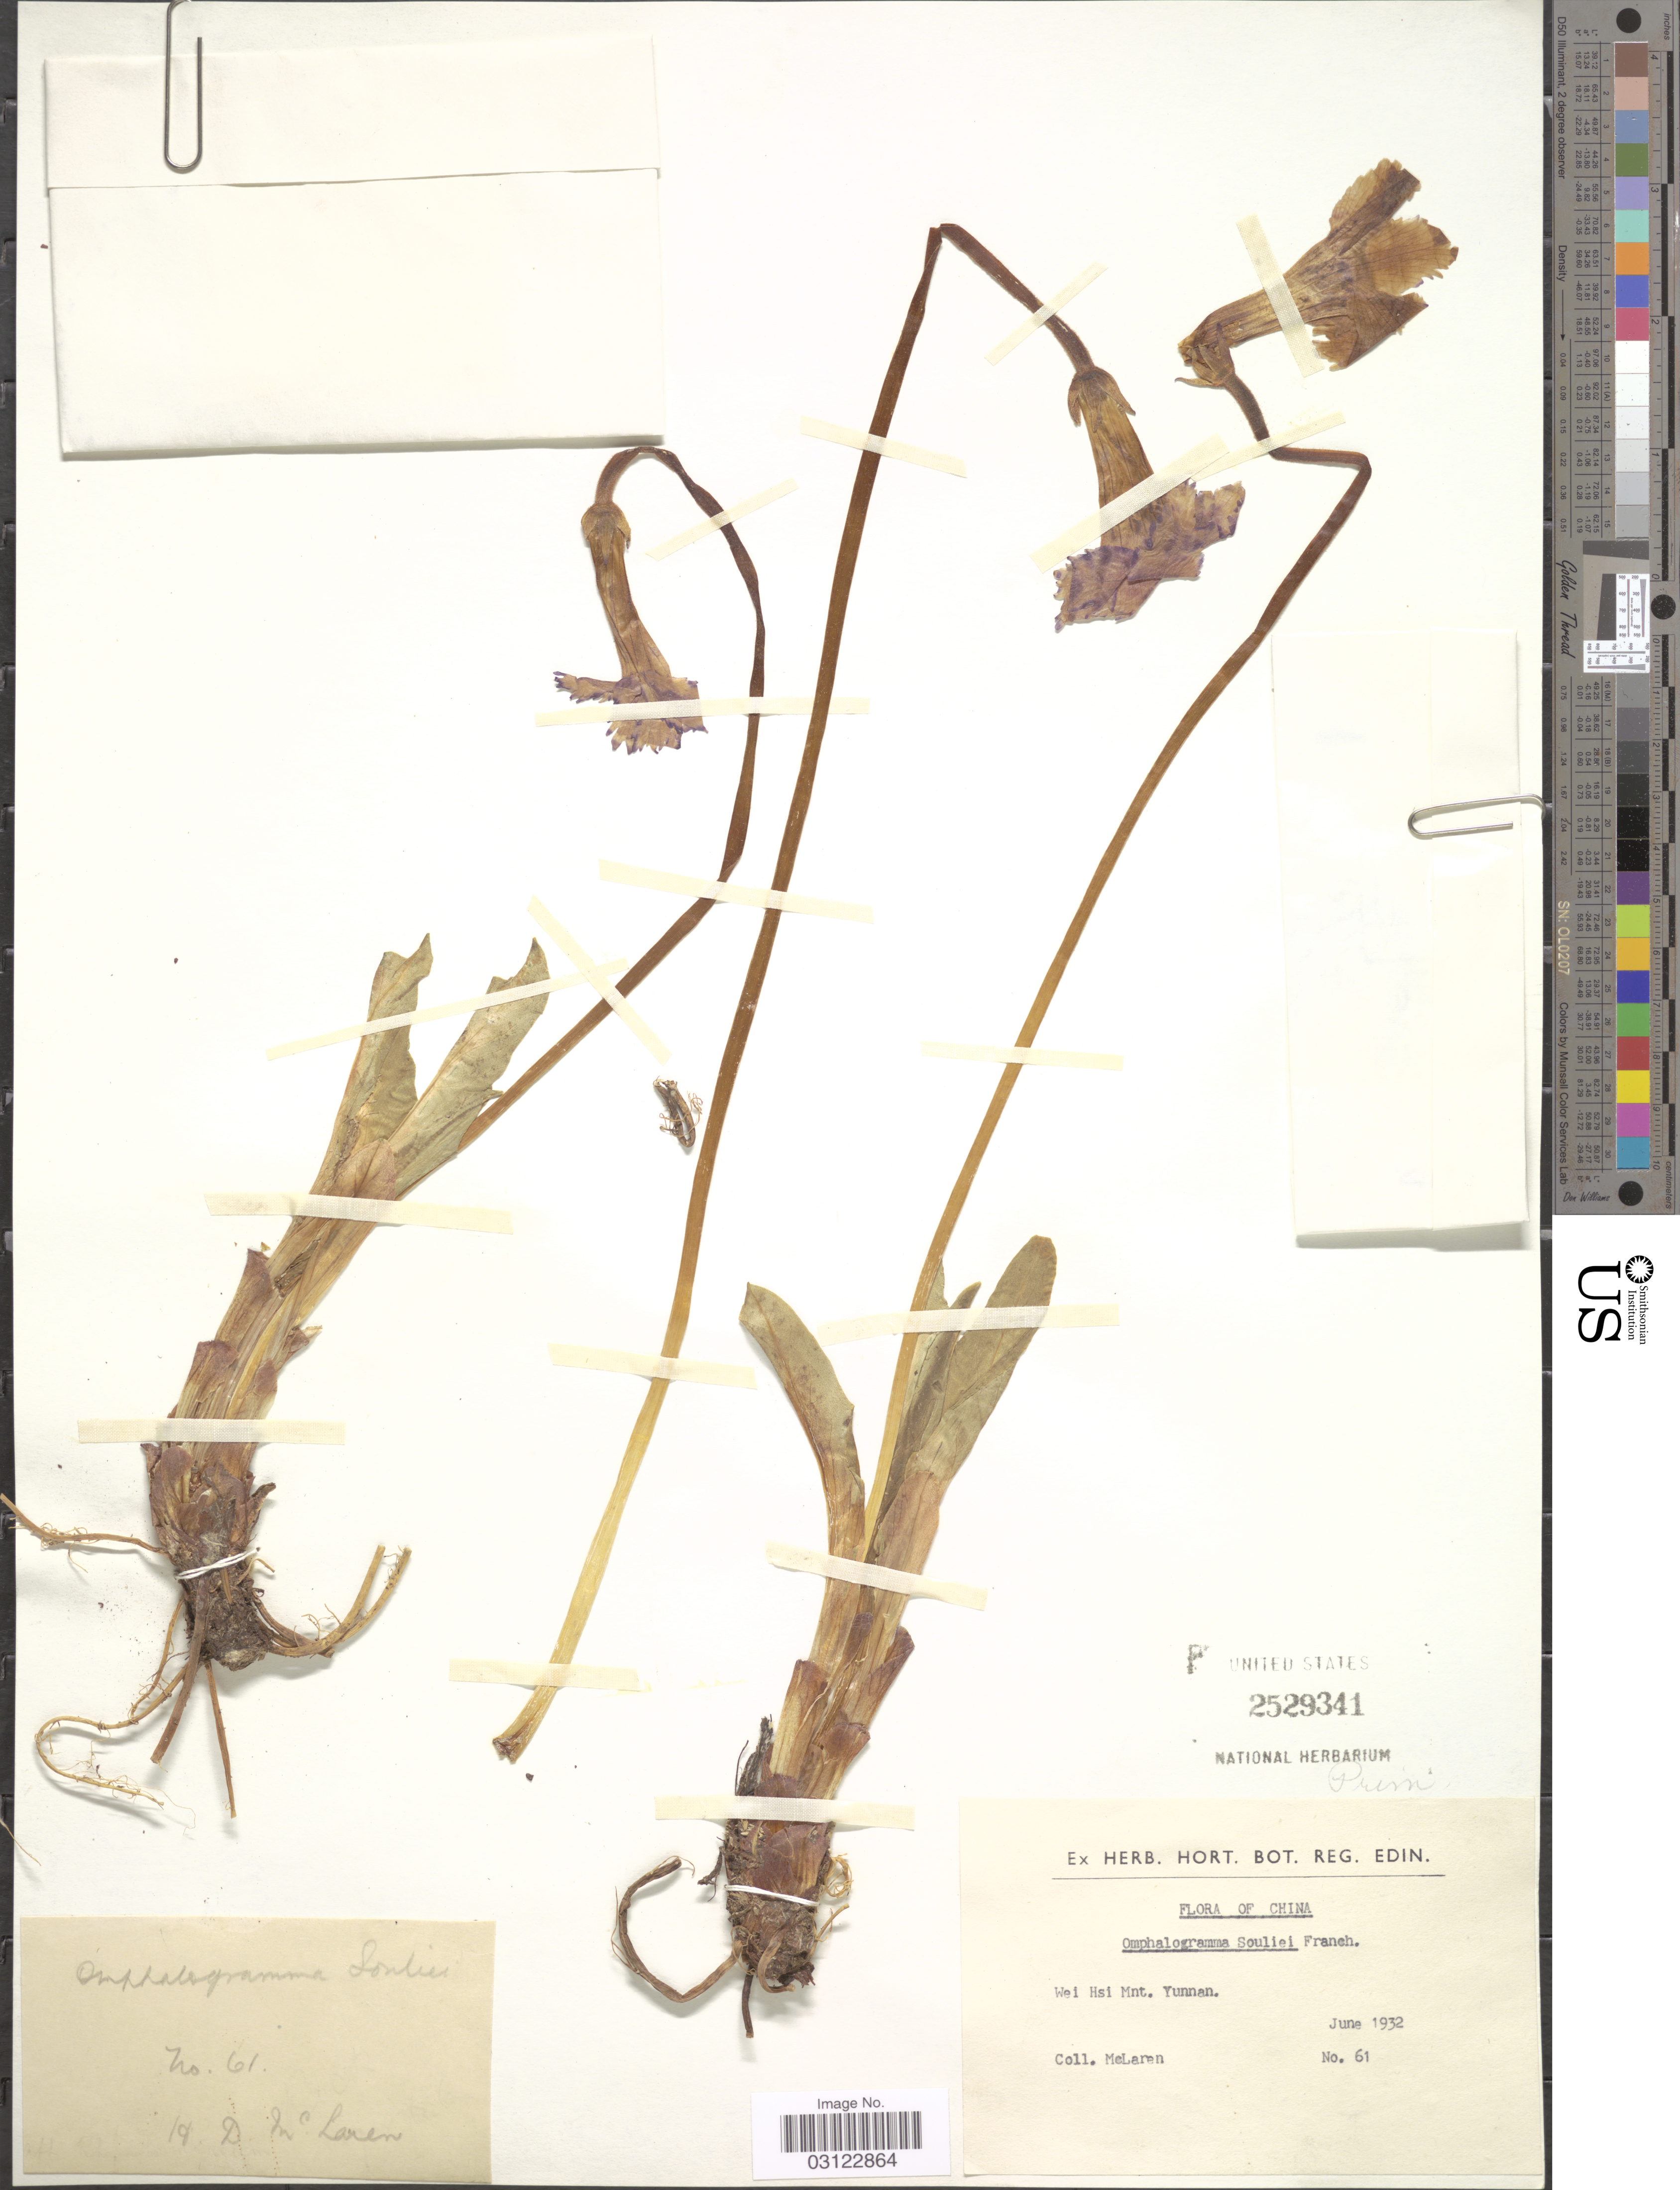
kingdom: Plantae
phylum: Tracheophyta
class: Magnoliopsida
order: Ericales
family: Primulaceae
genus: Omphalogramma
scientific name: Omphalogramma souliei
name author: Franch.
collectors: McLaren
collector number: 61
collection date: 1932-06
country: China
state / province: Yunnan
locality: Wei Hsi Mnt.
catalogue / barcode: US 2529341